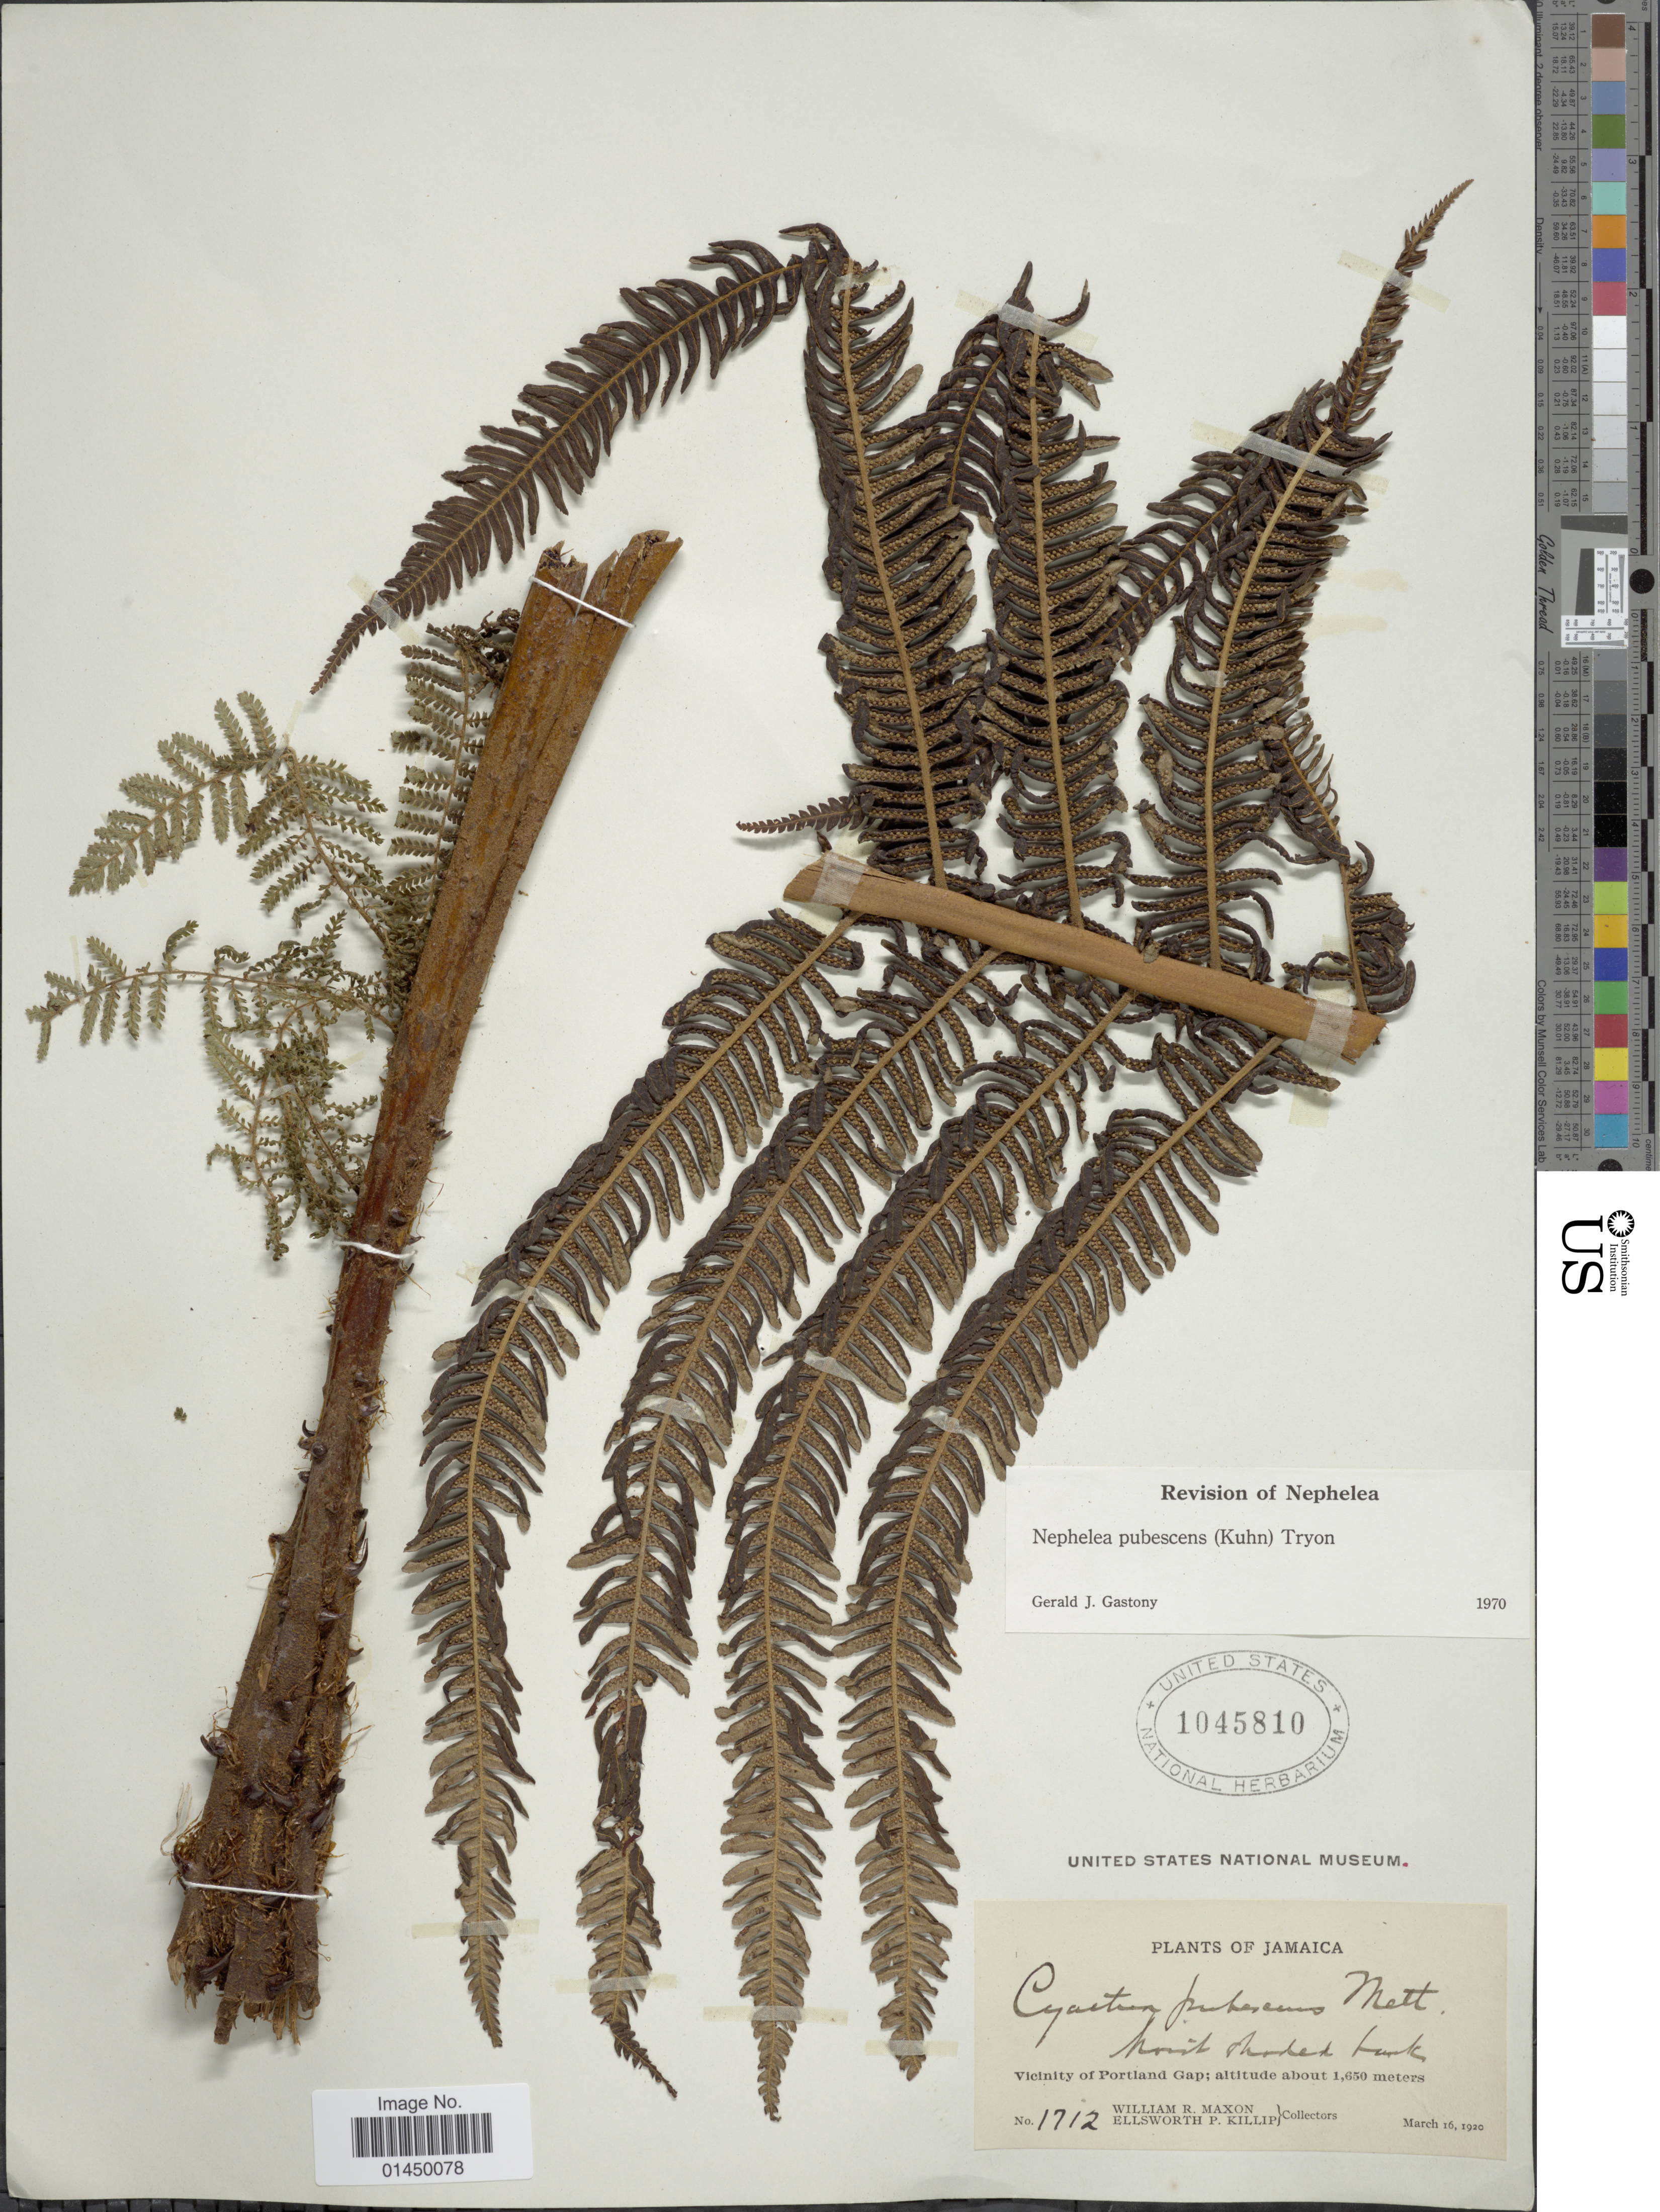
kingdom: Plantae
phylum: Tracheophyta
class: Polypodiopsida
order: Cyatheales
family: Cyatheaceae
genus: Cyathea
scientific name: Cyathea bipinnatifida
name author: (Baker) Domin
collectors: W. R. Maxon & E. P. Killip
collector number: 1712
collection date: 1920-03-16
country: Jamaica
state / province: Portland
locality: Vicinity of Portland Gap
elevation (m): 1650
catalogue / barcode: US 1045810